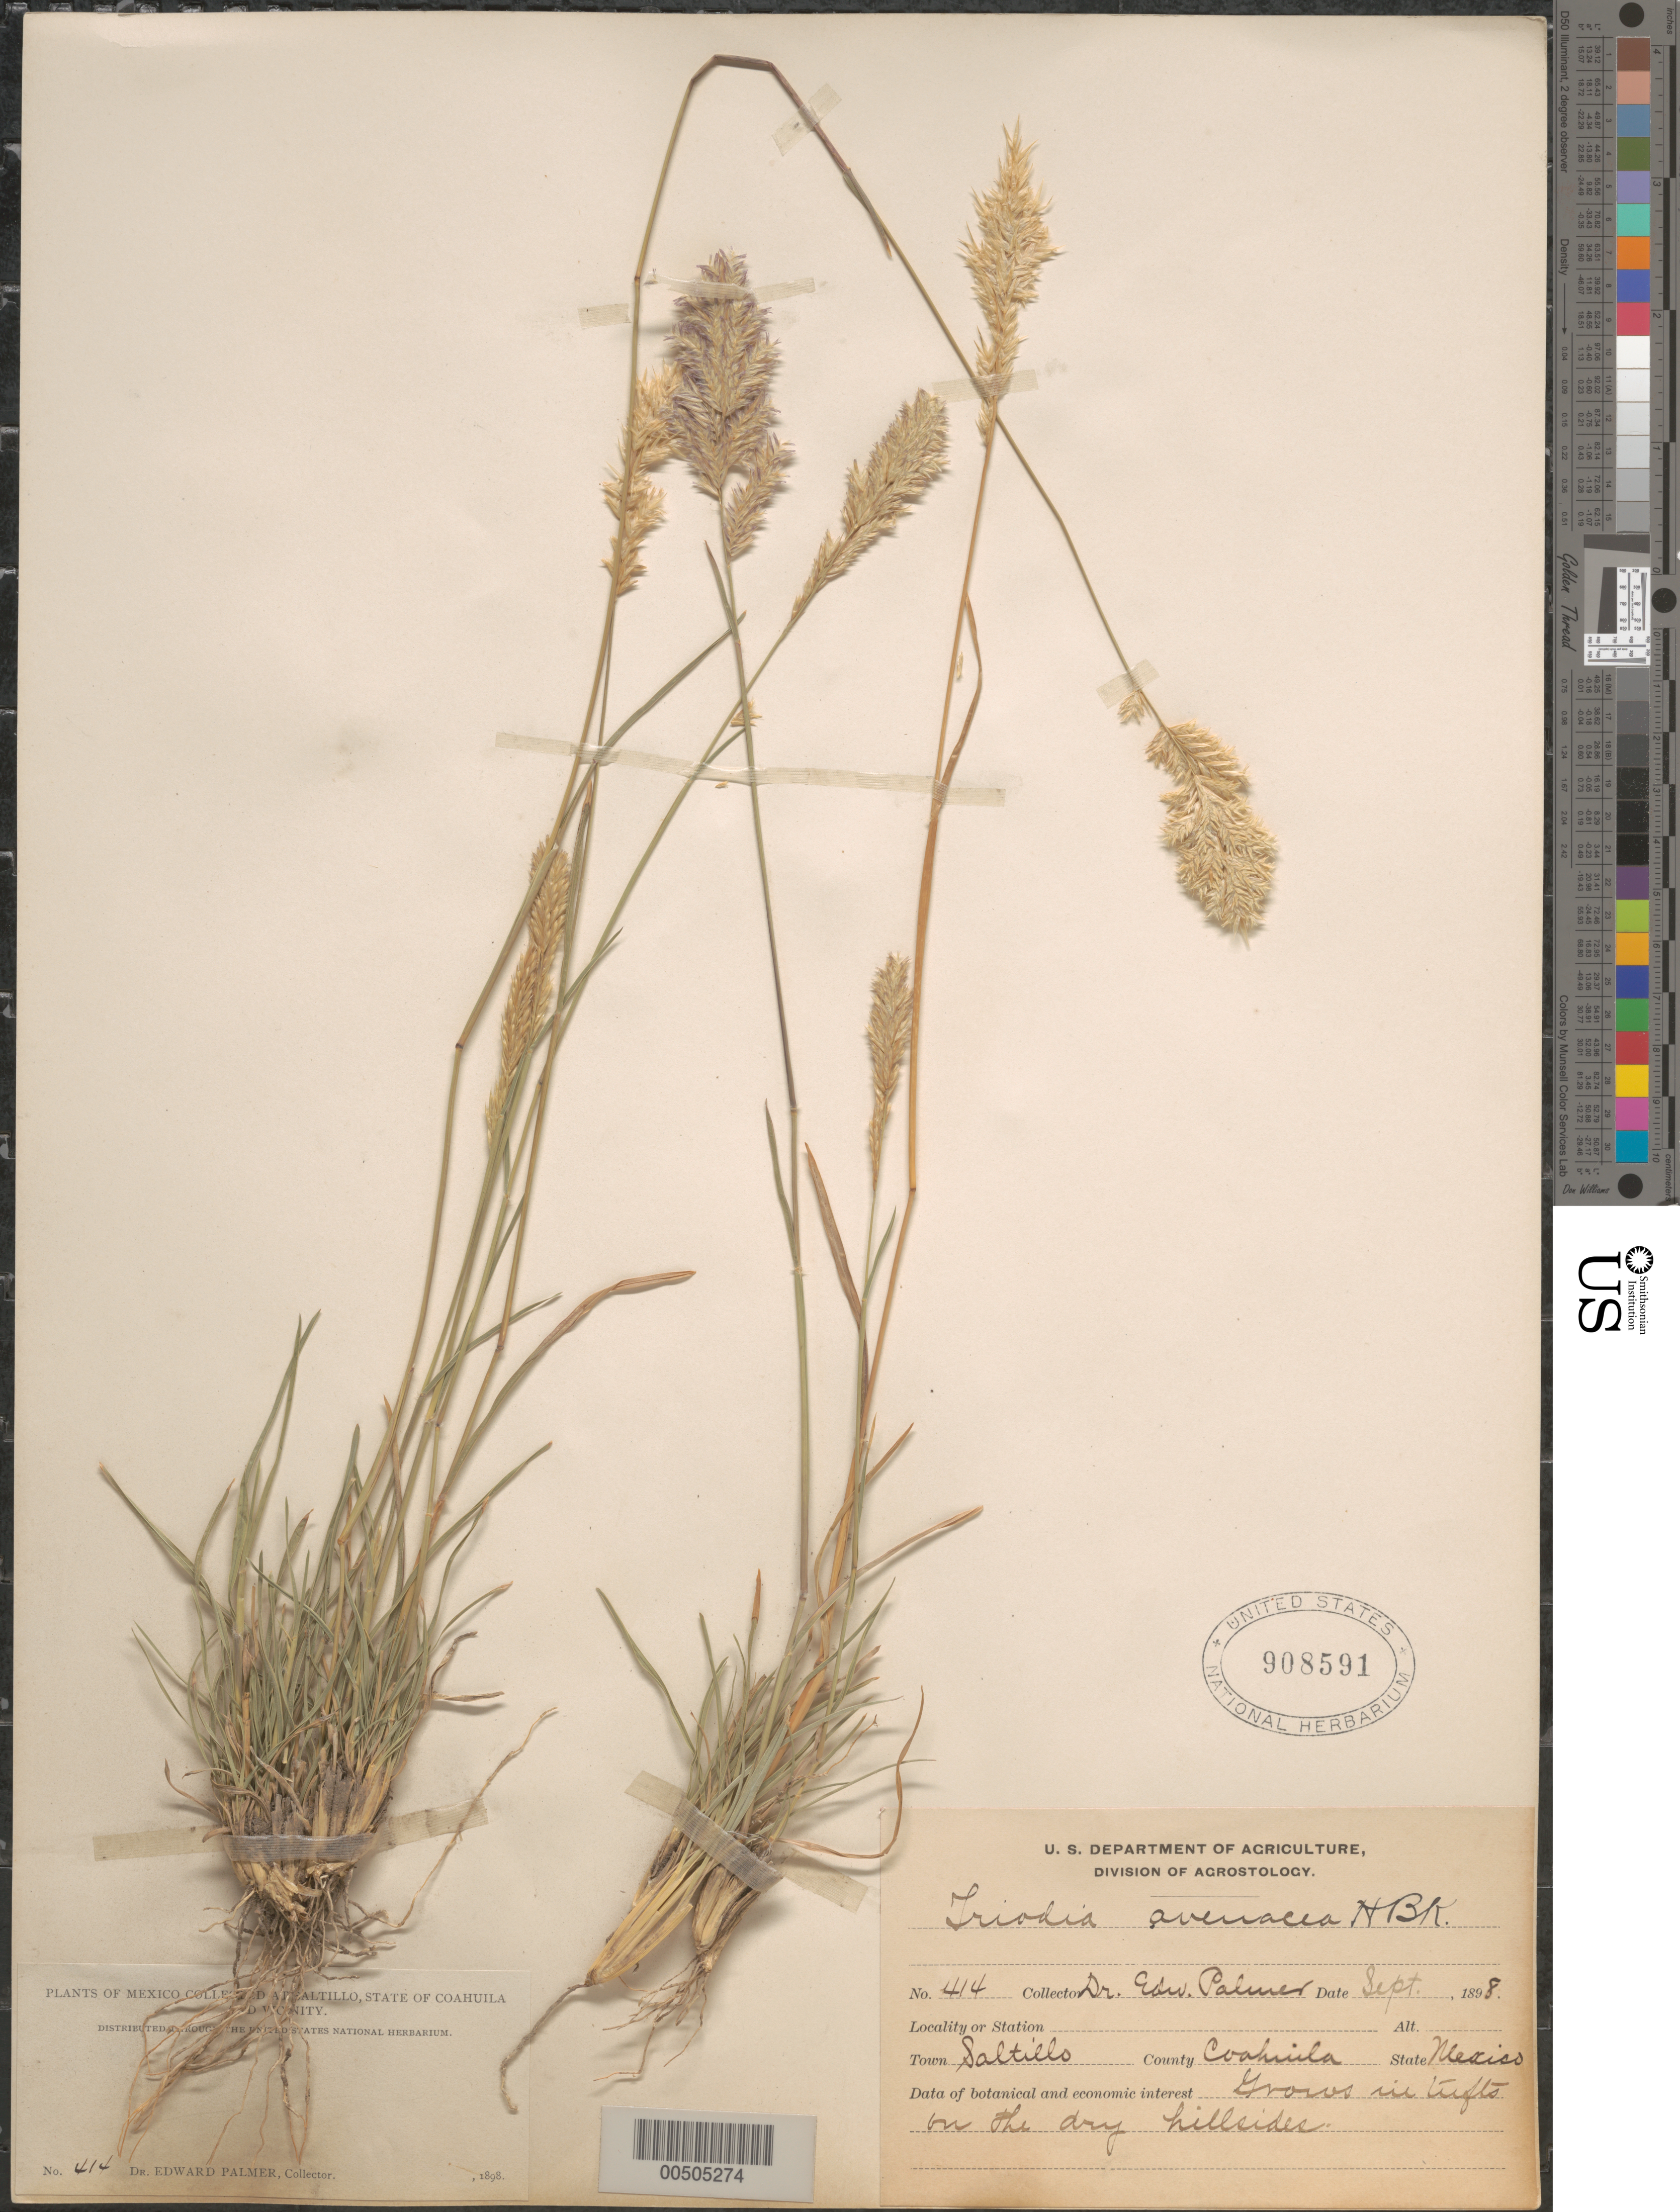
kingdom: Plantae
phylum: Tracheophyta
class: Liliopsida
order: Poales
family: Poaceae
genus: Erioneuron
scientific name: Erioneuron grandiflorum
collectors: E. Palmer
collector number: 414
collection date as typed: Sep 1898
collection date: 1898-09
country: Mexico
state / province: Coahuila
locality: Saltillo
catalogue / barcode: US 908591